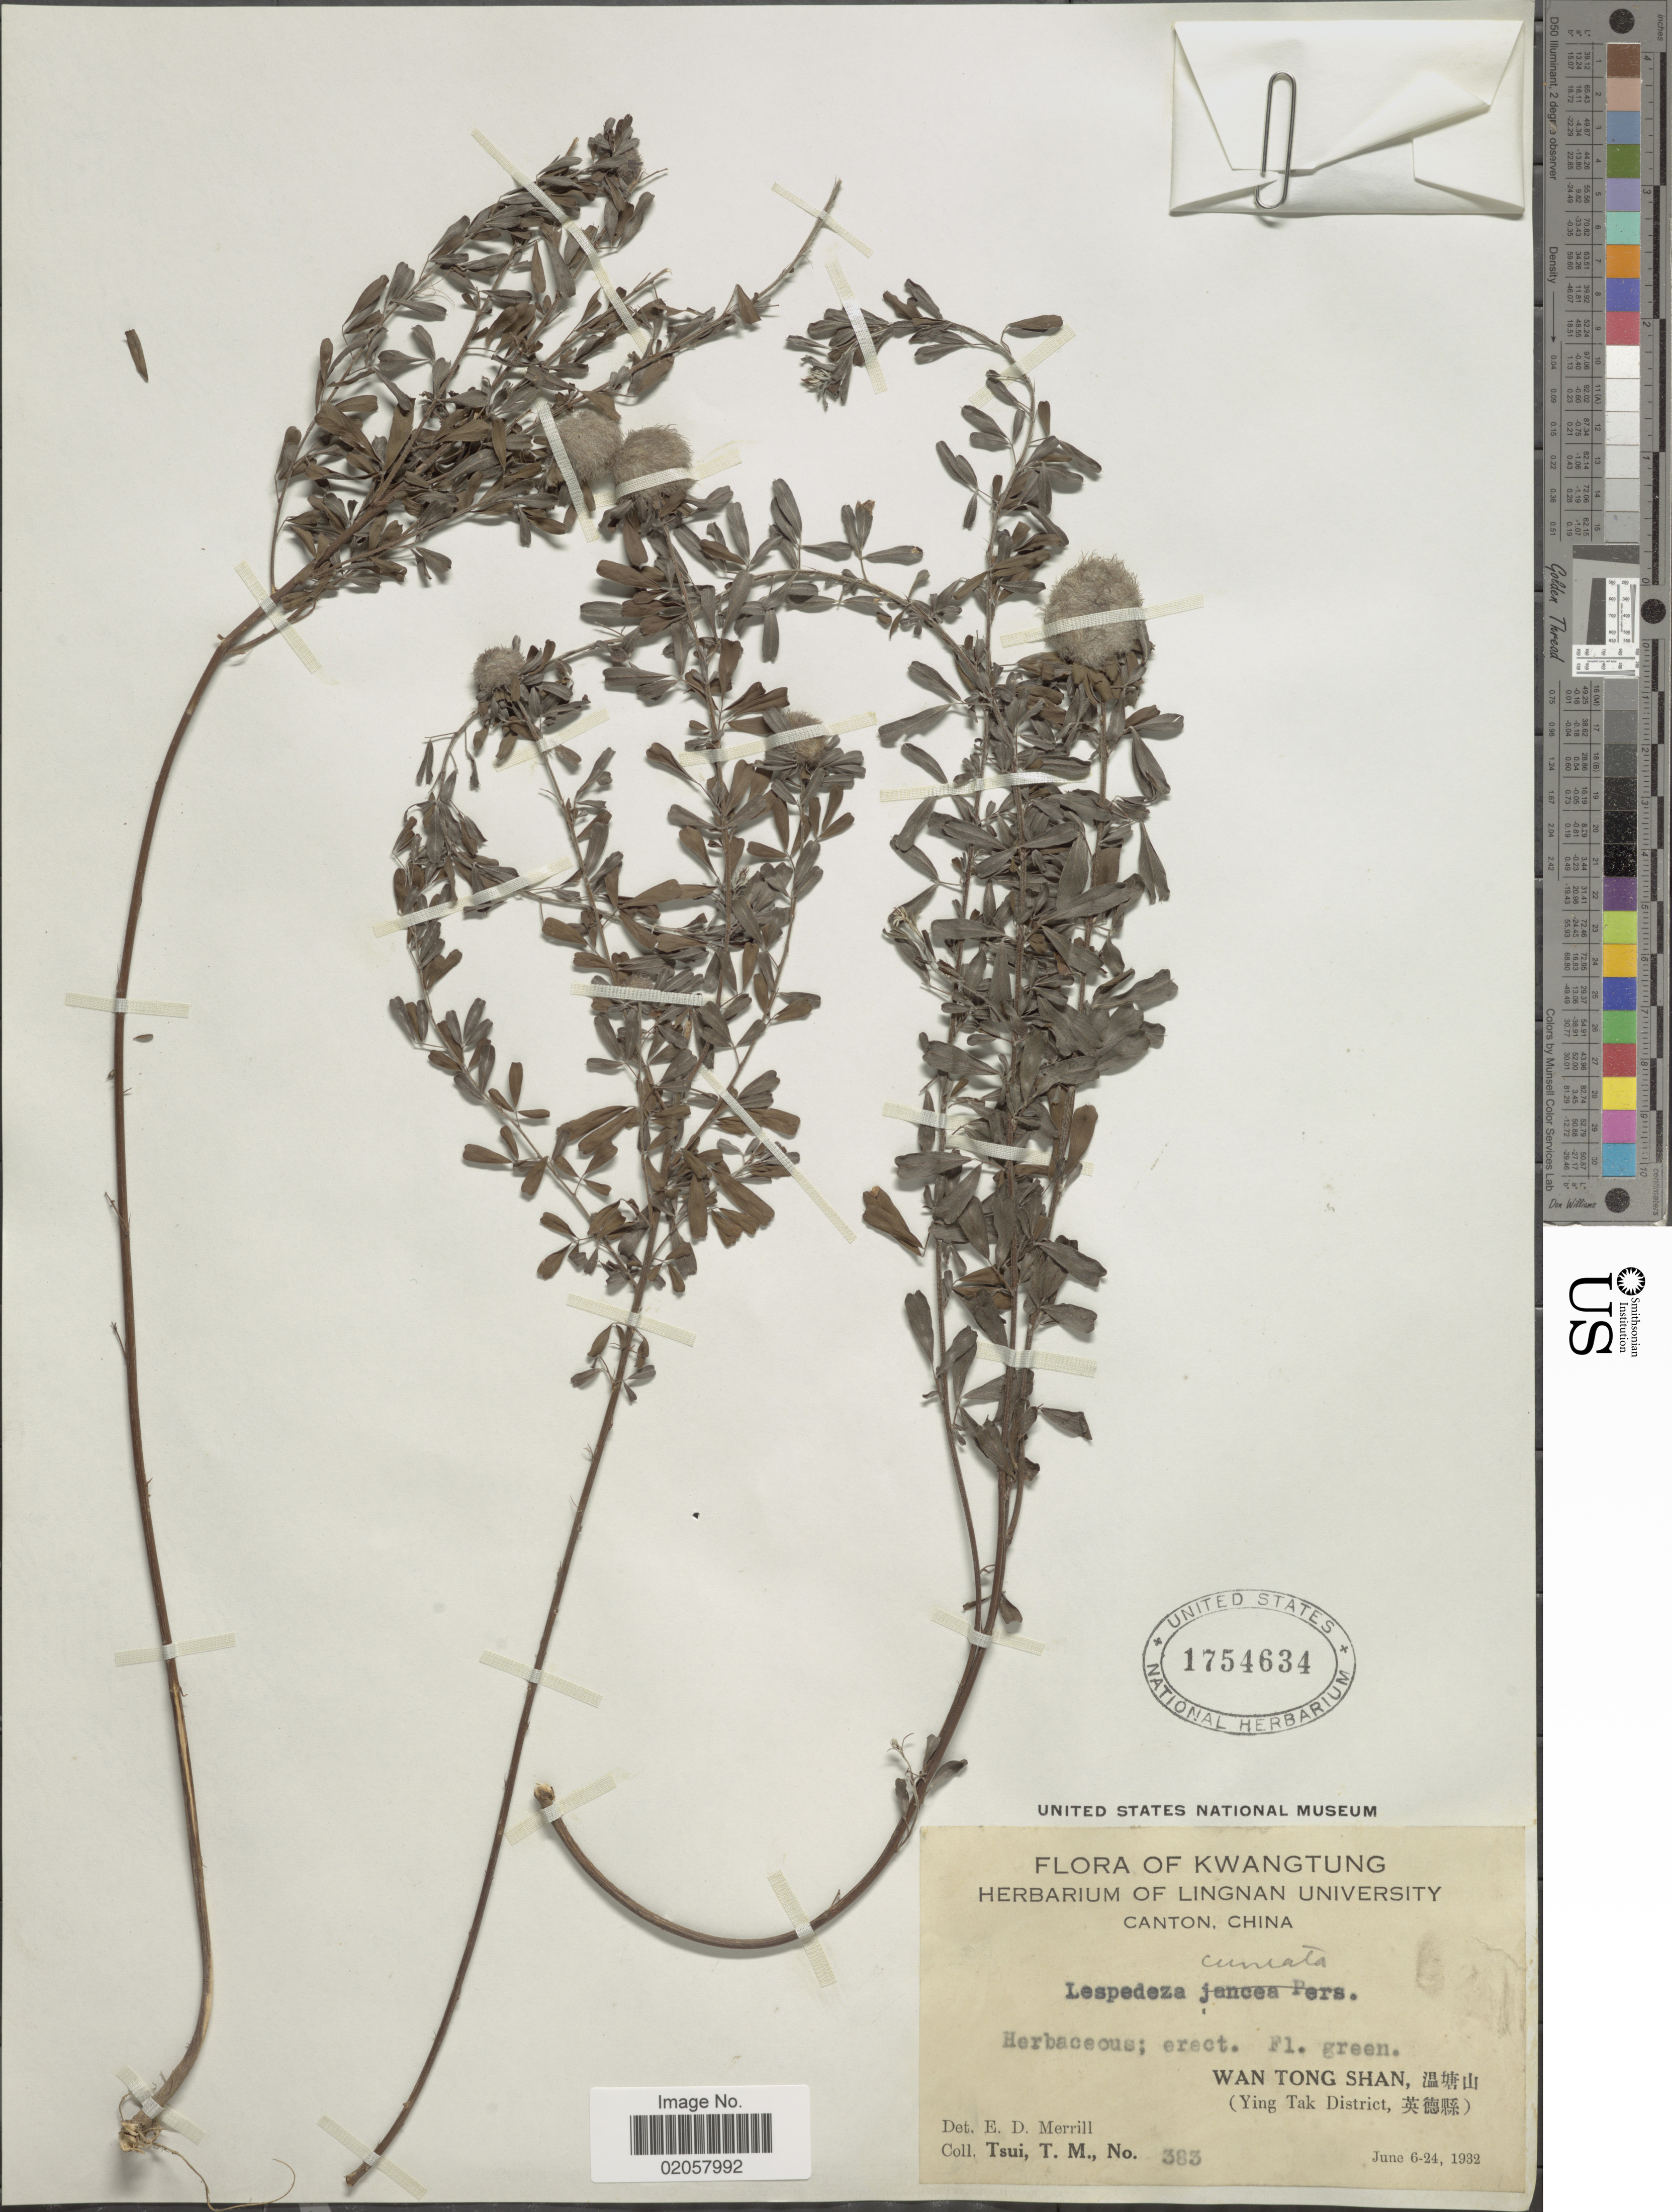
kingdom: Plantae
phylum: Tracheophyta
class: Magnoliopsida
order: Fabales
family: Fabaceae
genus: Lespedeza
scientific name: Lespedeza cuneata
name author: (Dum. Cours.) G. Don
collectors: T. Tsui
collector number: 383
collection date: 1932-06-06/1932-06-24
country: China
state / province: Guangdong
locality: Kwangtung, Wan Ton Shan (Yin Tak District)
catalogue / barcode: US 1754634